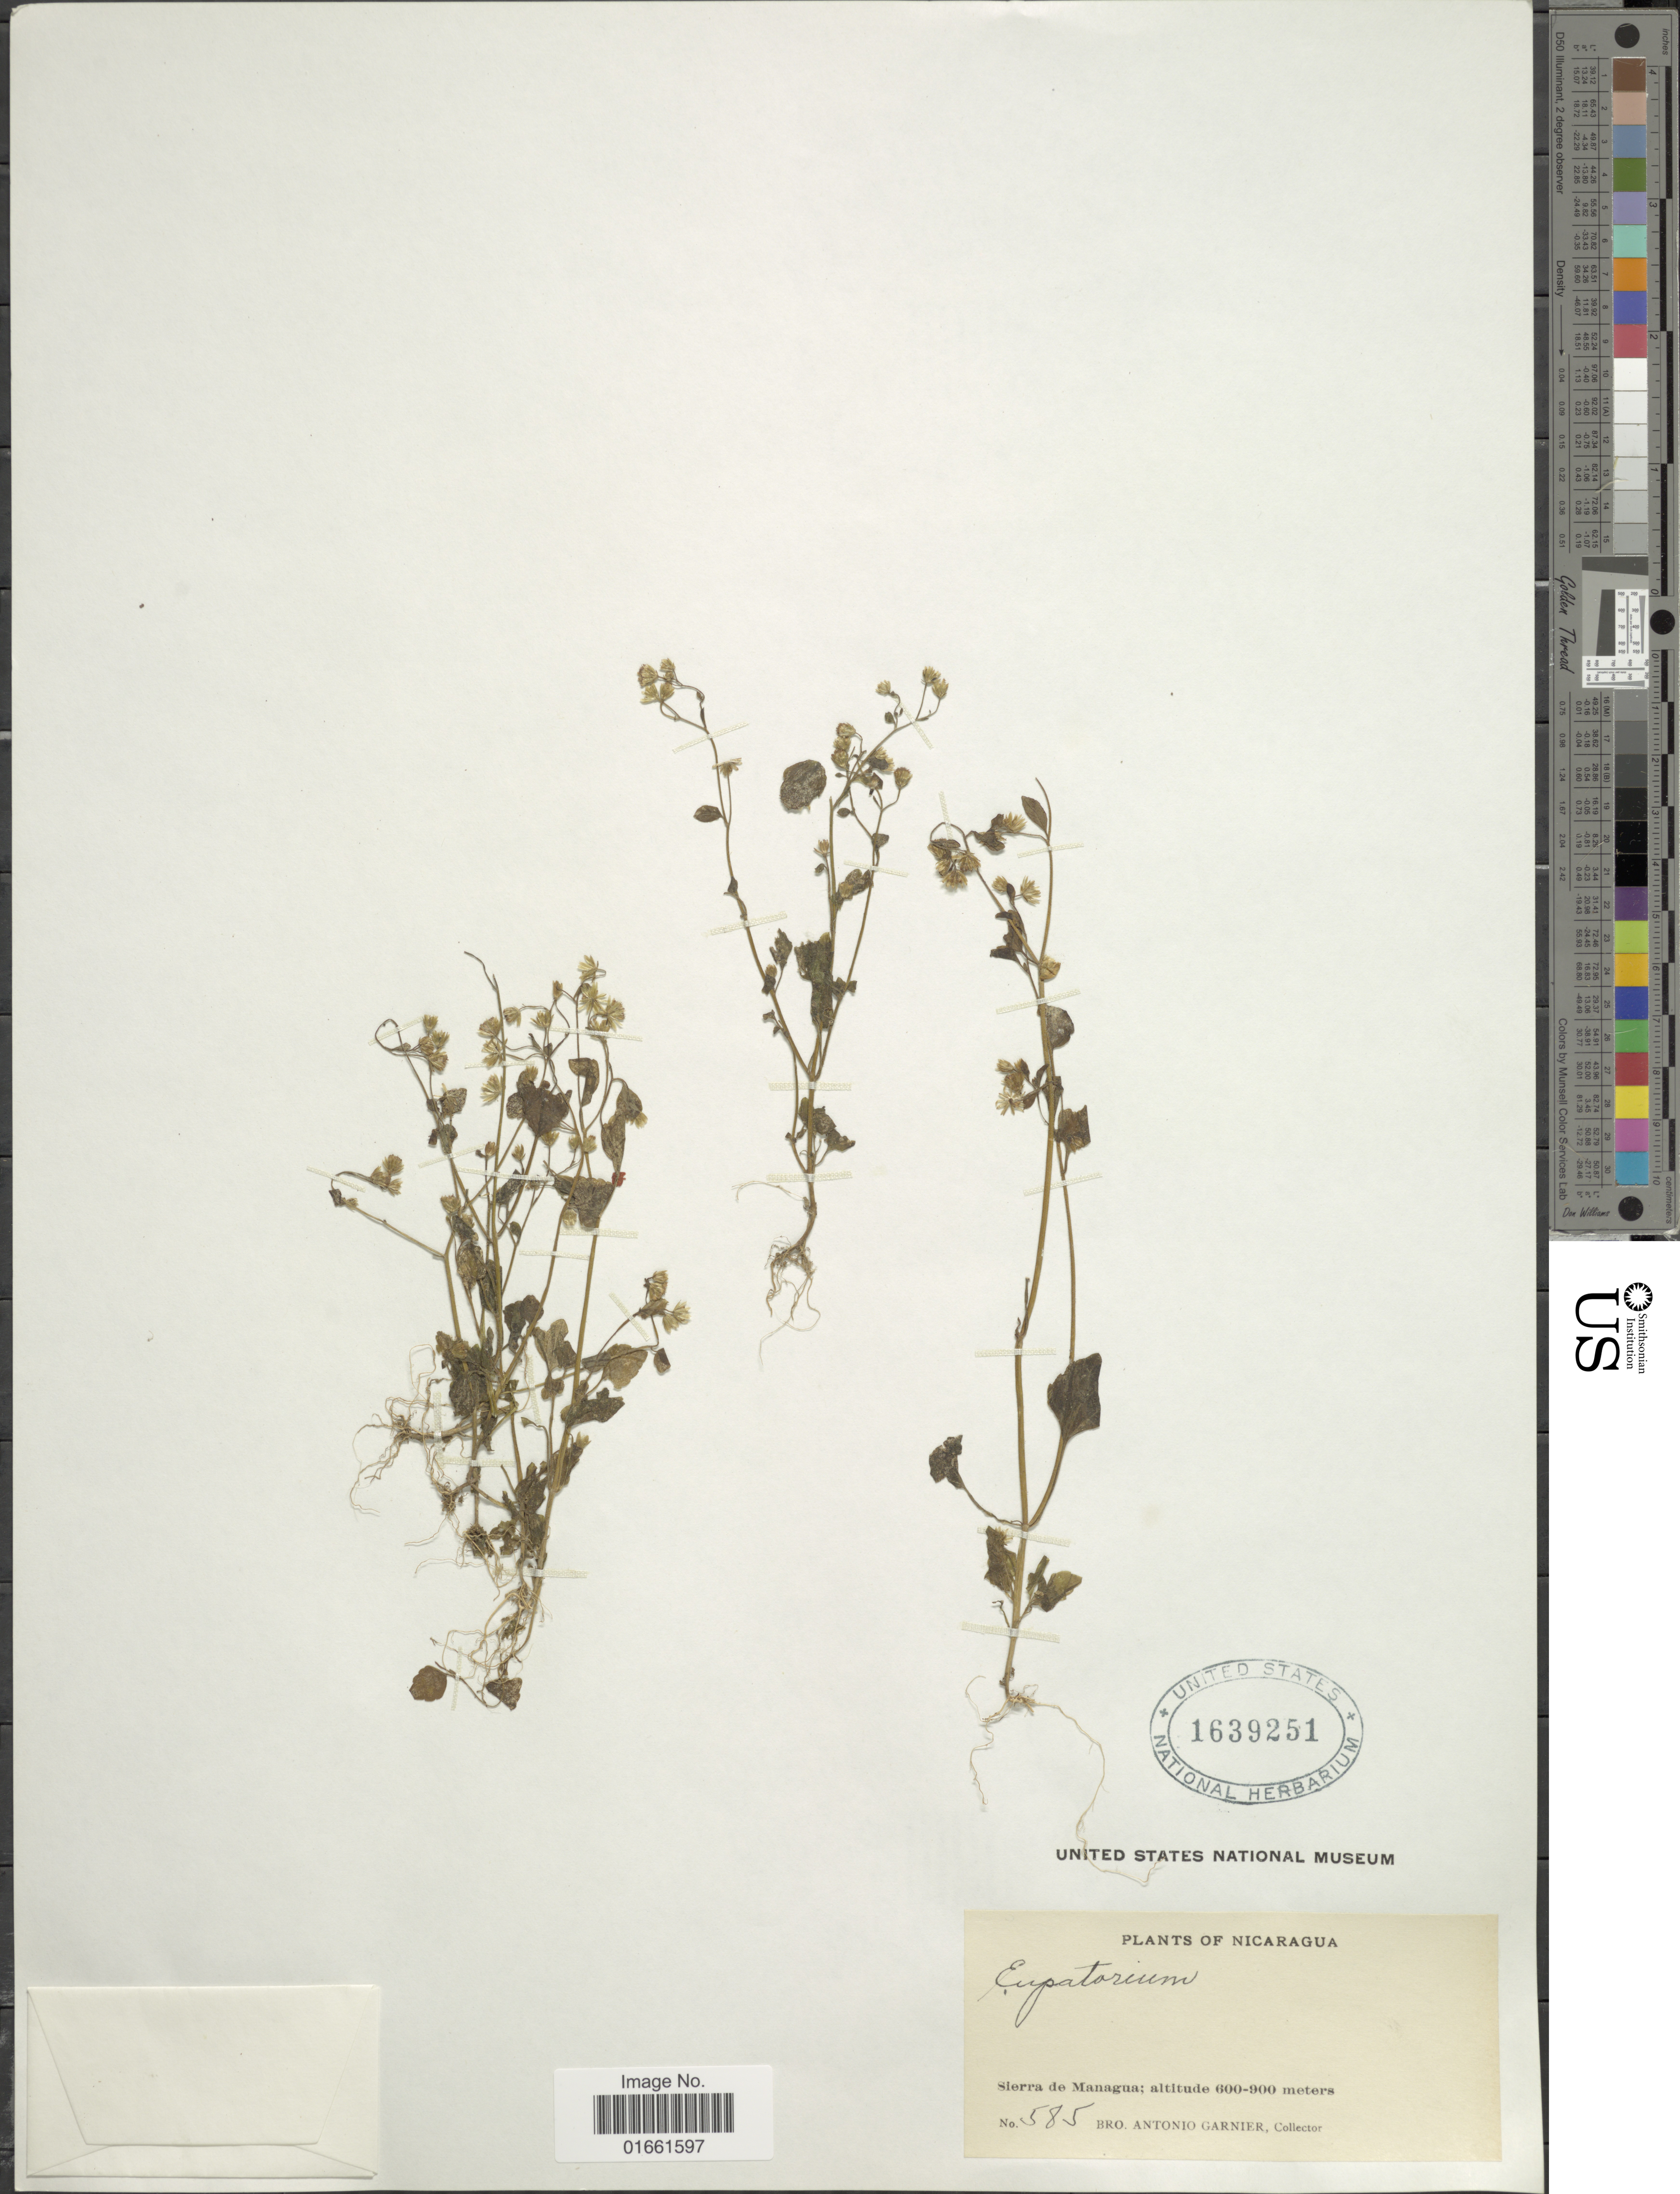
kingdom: Plantae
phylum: Tracheophyta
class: Magnoliopsida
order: Asterales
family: Asteraceae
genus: Fleischmannia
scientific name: Fleischmannia microstemon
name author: (Cass.) R.M. King & H. Rob.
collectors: Bro. A. Garnier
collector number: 585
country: Nicaragua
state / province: Managua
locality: Sierra de Managua.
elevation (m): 600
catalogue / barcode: US 1639251